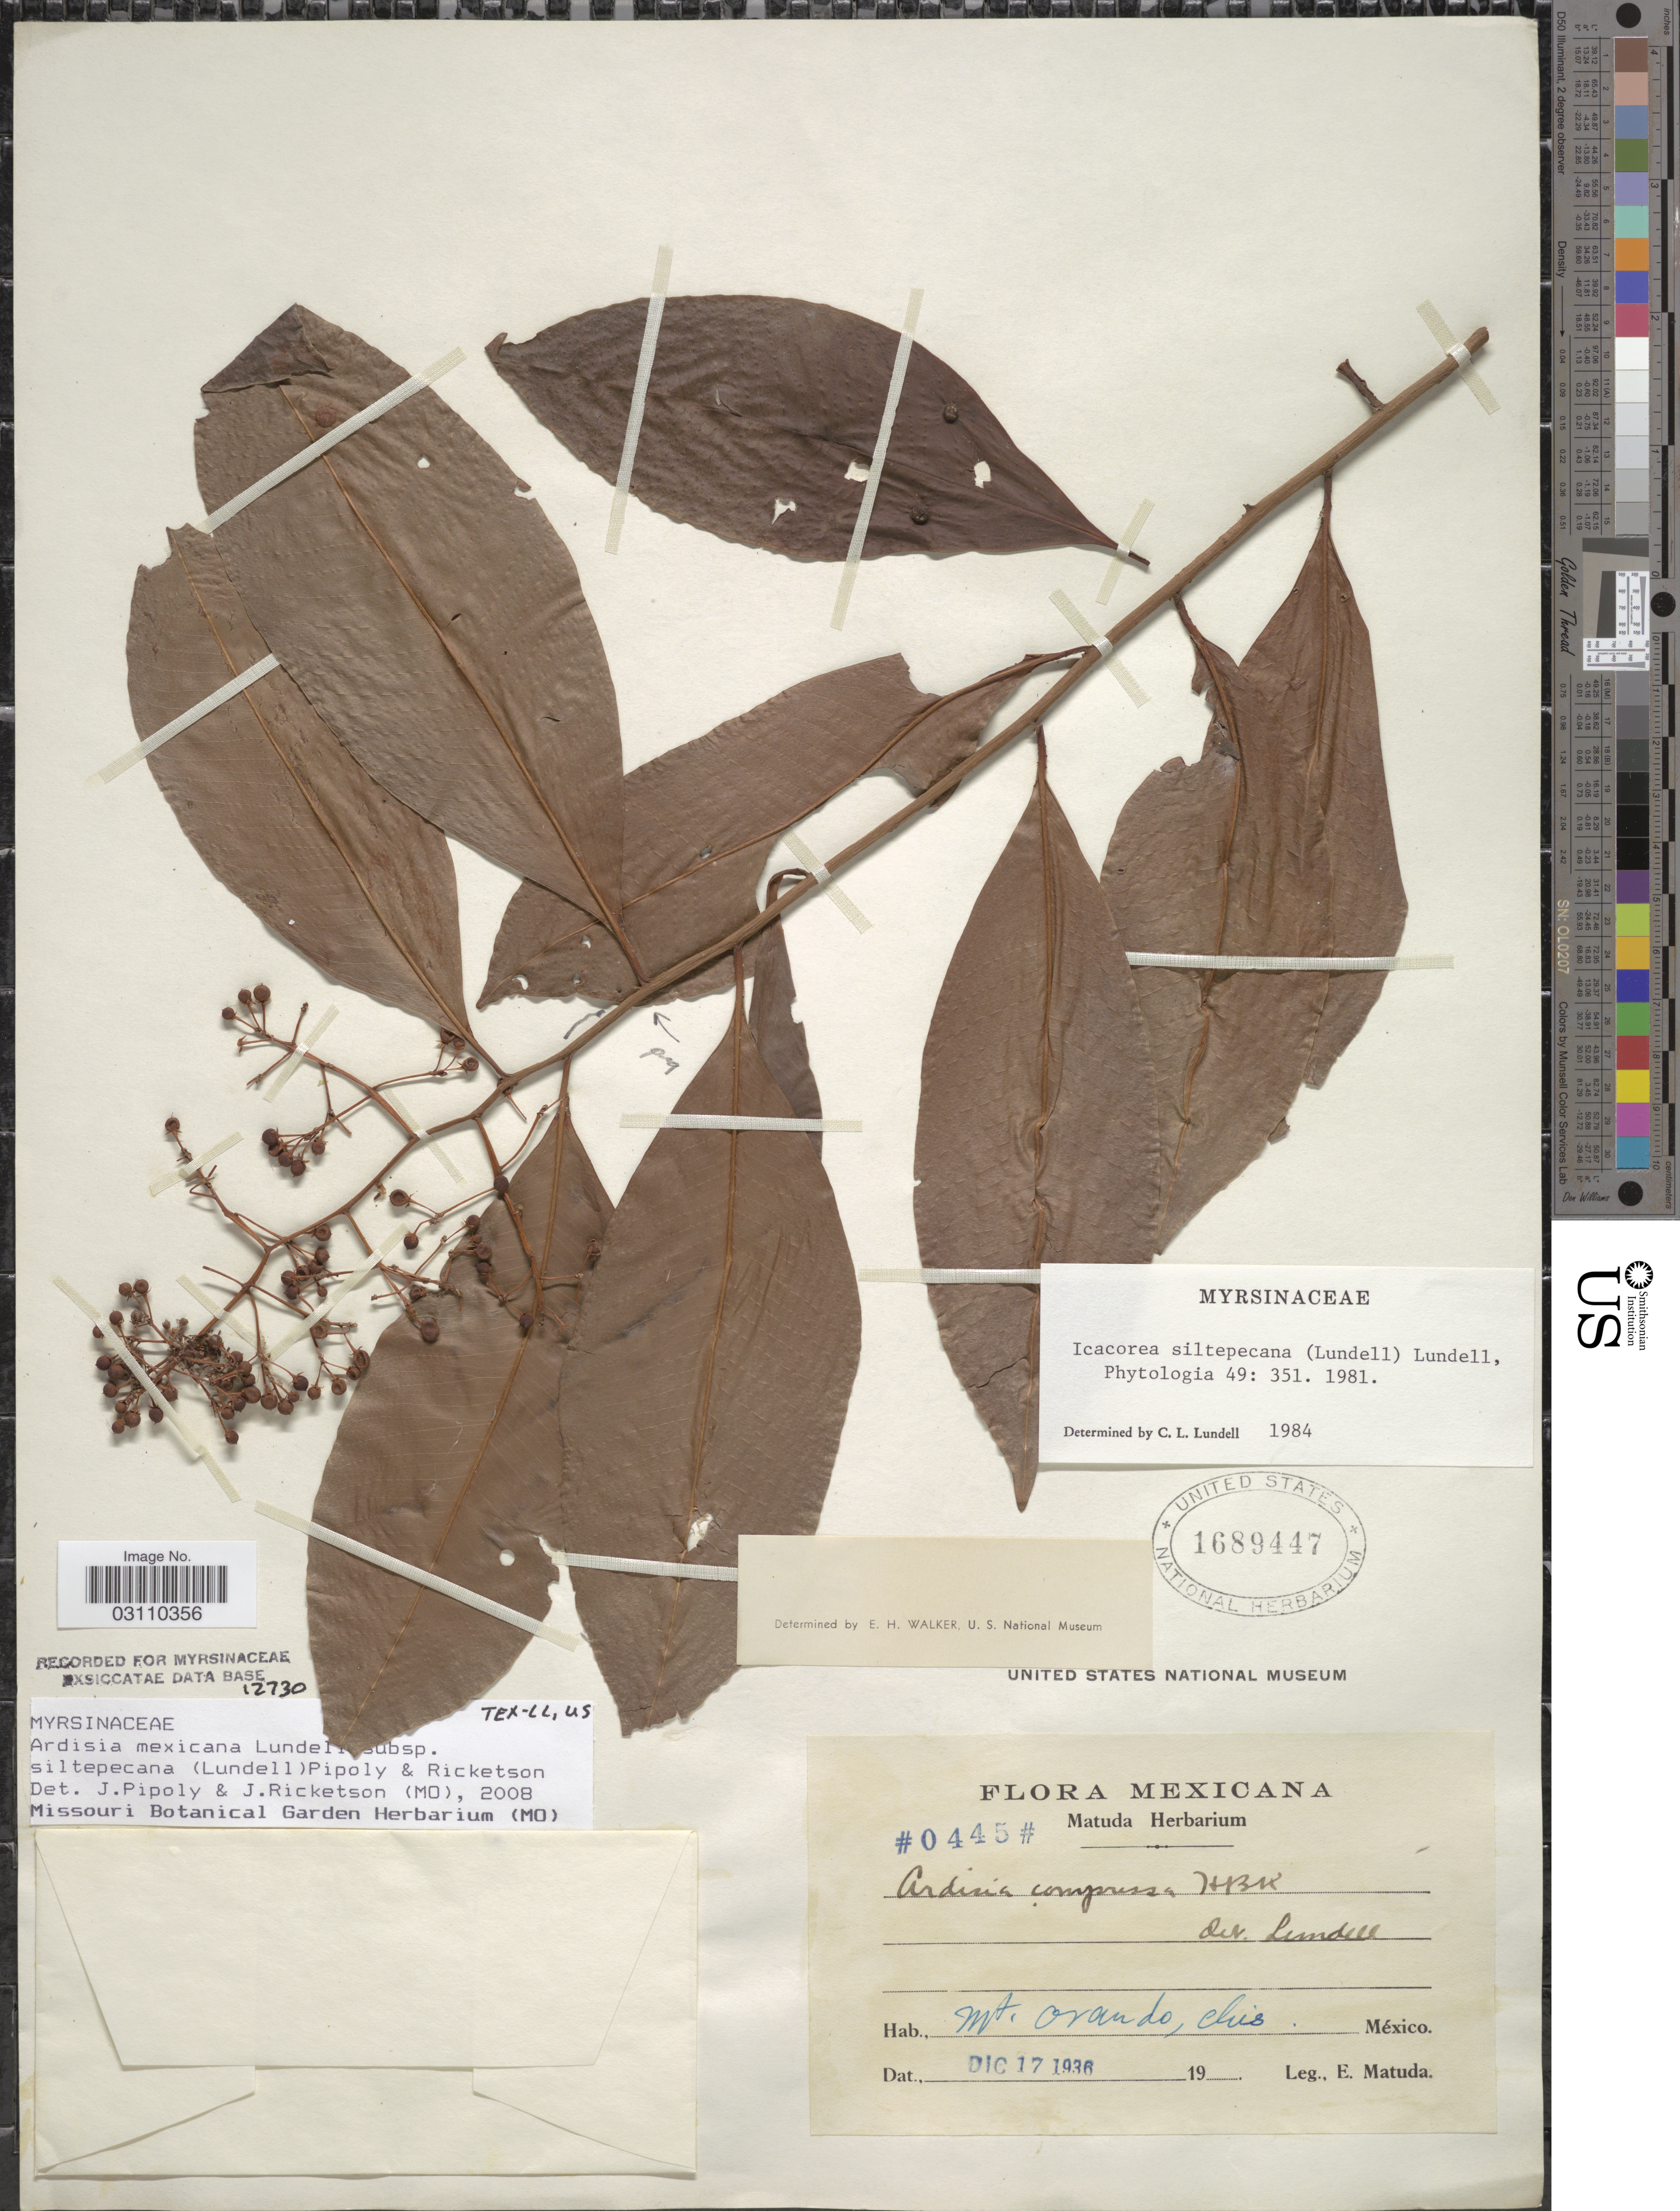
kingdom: Plantae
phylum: Tracheophyta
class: Magnoliopsida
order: Ericales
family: Primulaceae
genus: Ardisia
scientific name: Ardisia mexicana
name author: Lundell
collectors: E. Matuda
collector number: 0445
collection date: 1936-12-17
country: Mexico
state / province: Chiapas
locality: Mt. Orando.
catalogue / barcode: US 1689447